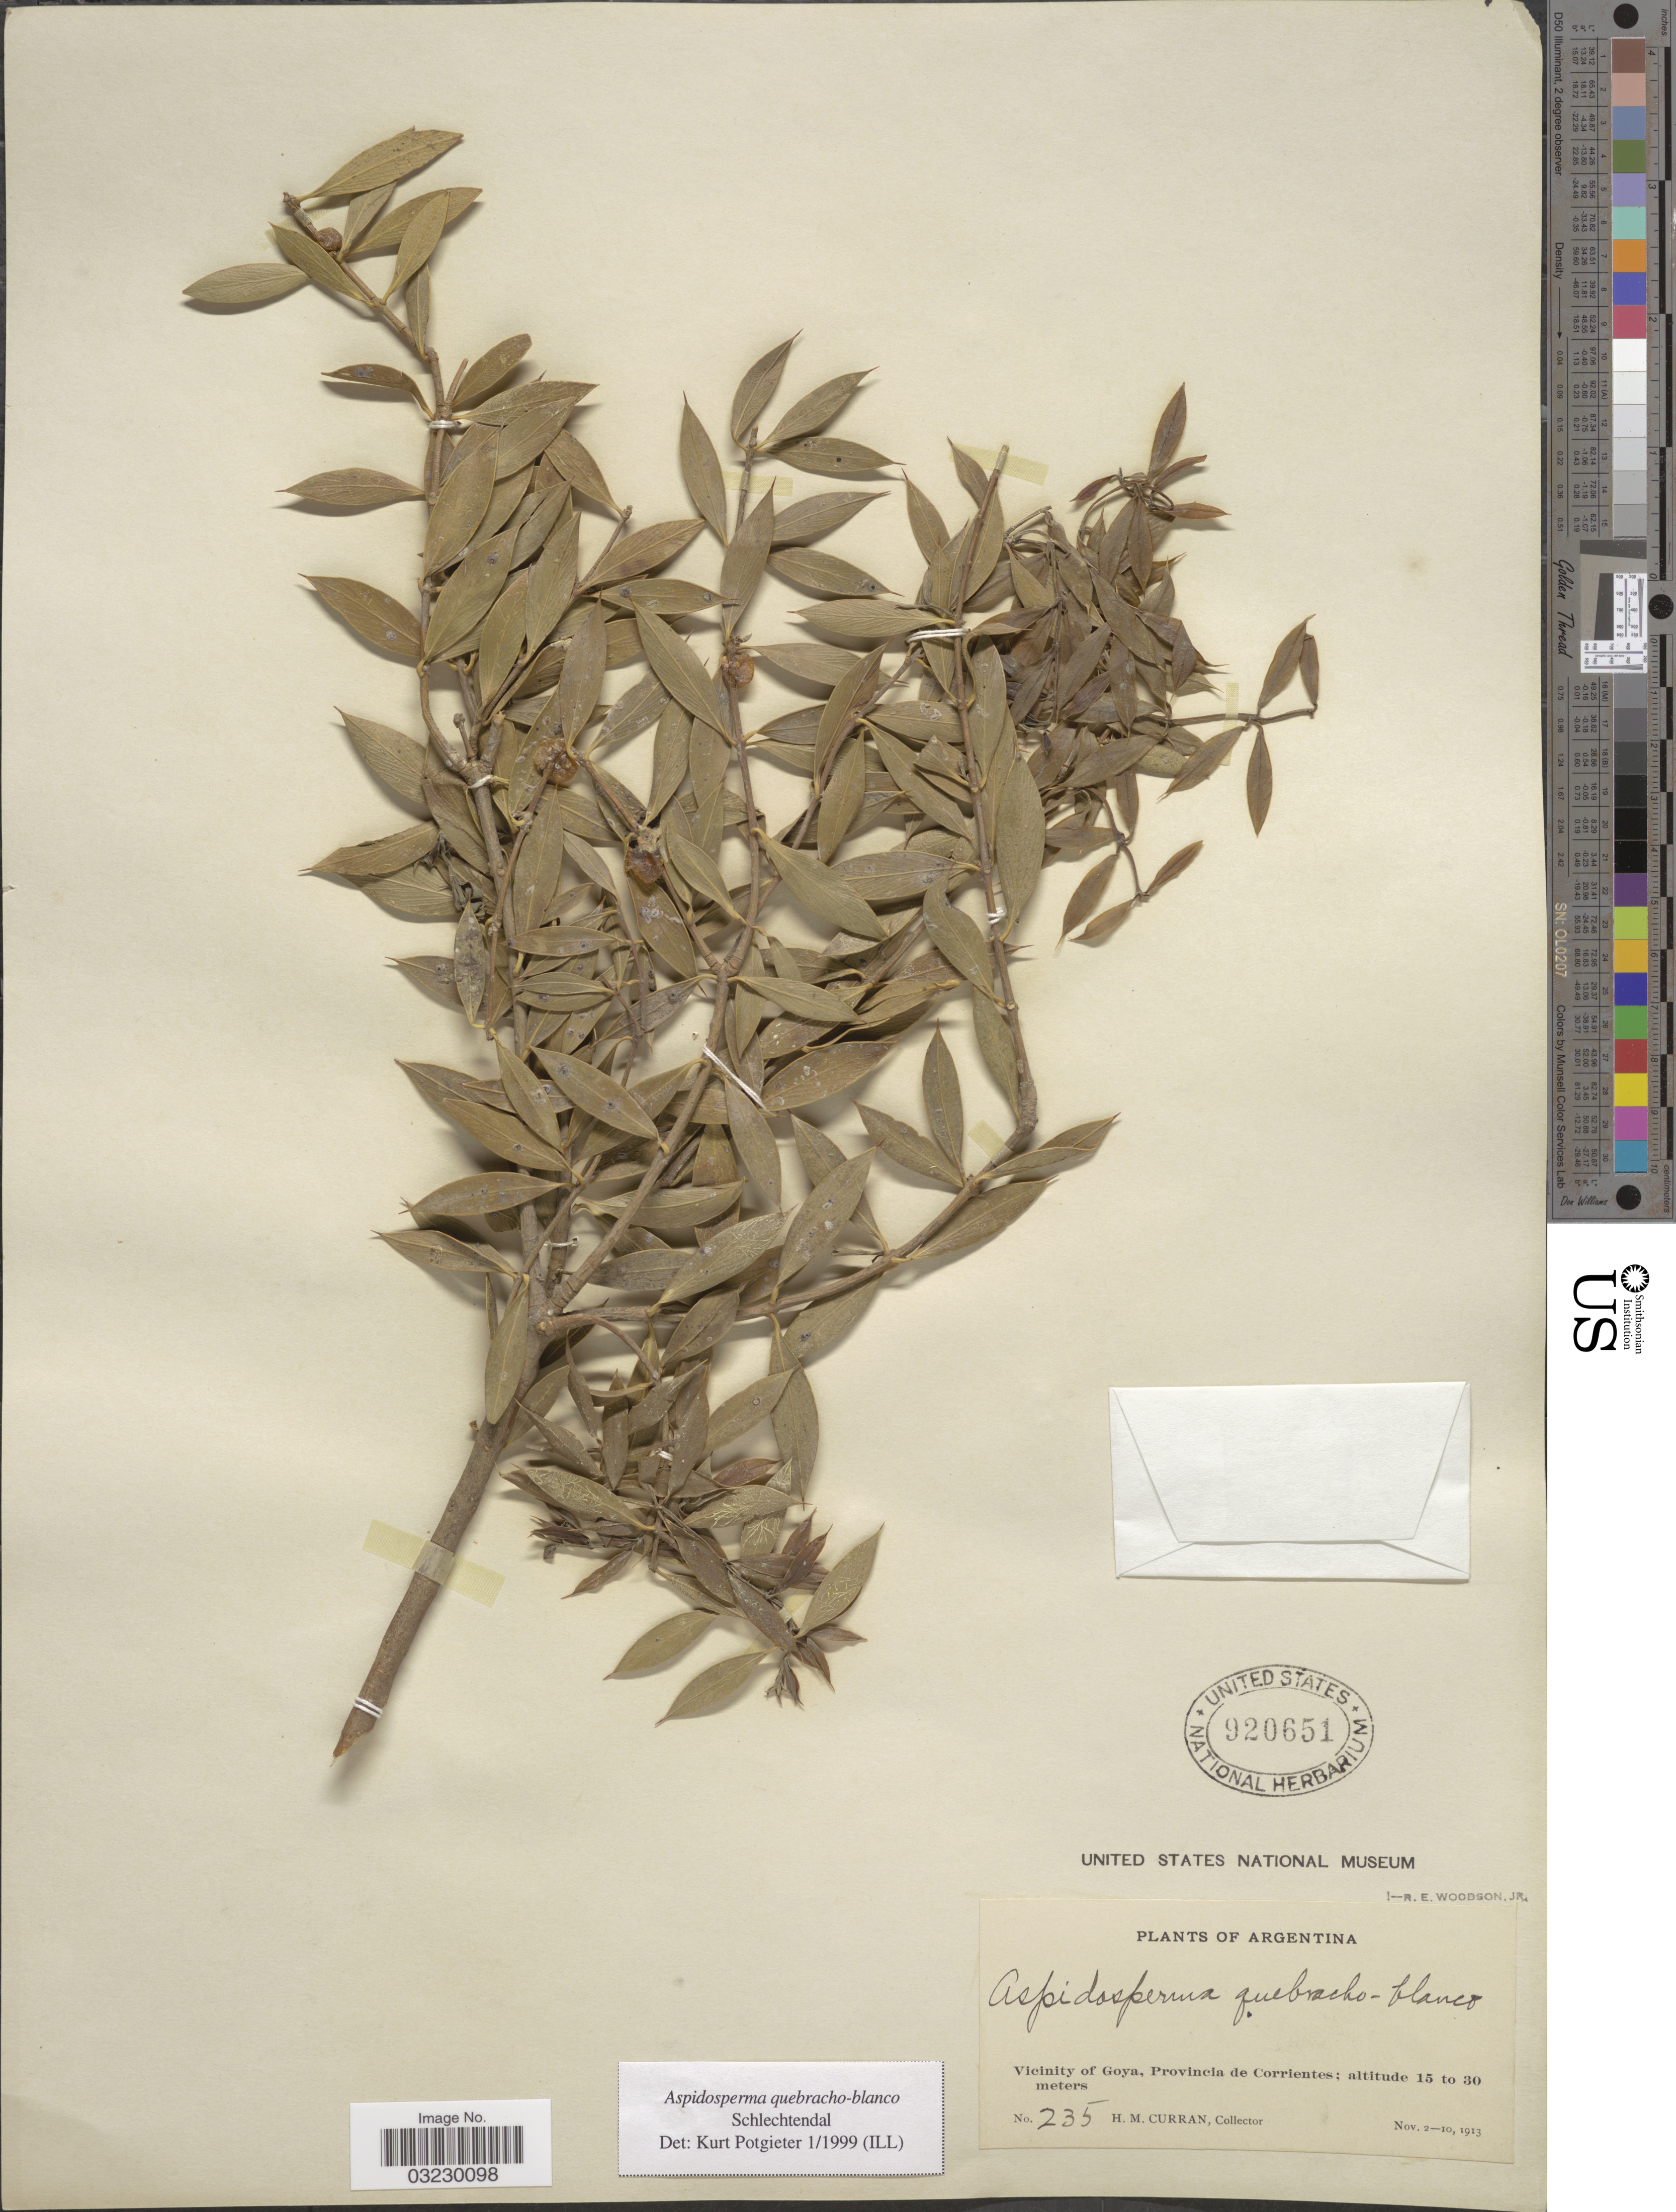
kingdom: Plantae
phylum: Tracheophyta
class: Magnoliopsida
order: Gentianales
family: Apocynaceae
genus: Aspidosperma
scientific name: Aspidosperma quebracho-blanco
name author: Schltdl.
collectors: H. M. Curran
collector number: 235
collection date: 1913-11-02/1913-11-10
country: Argentina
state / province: Corrientes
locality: Vicinity of Goya.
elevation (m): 15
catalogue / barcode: US 920651